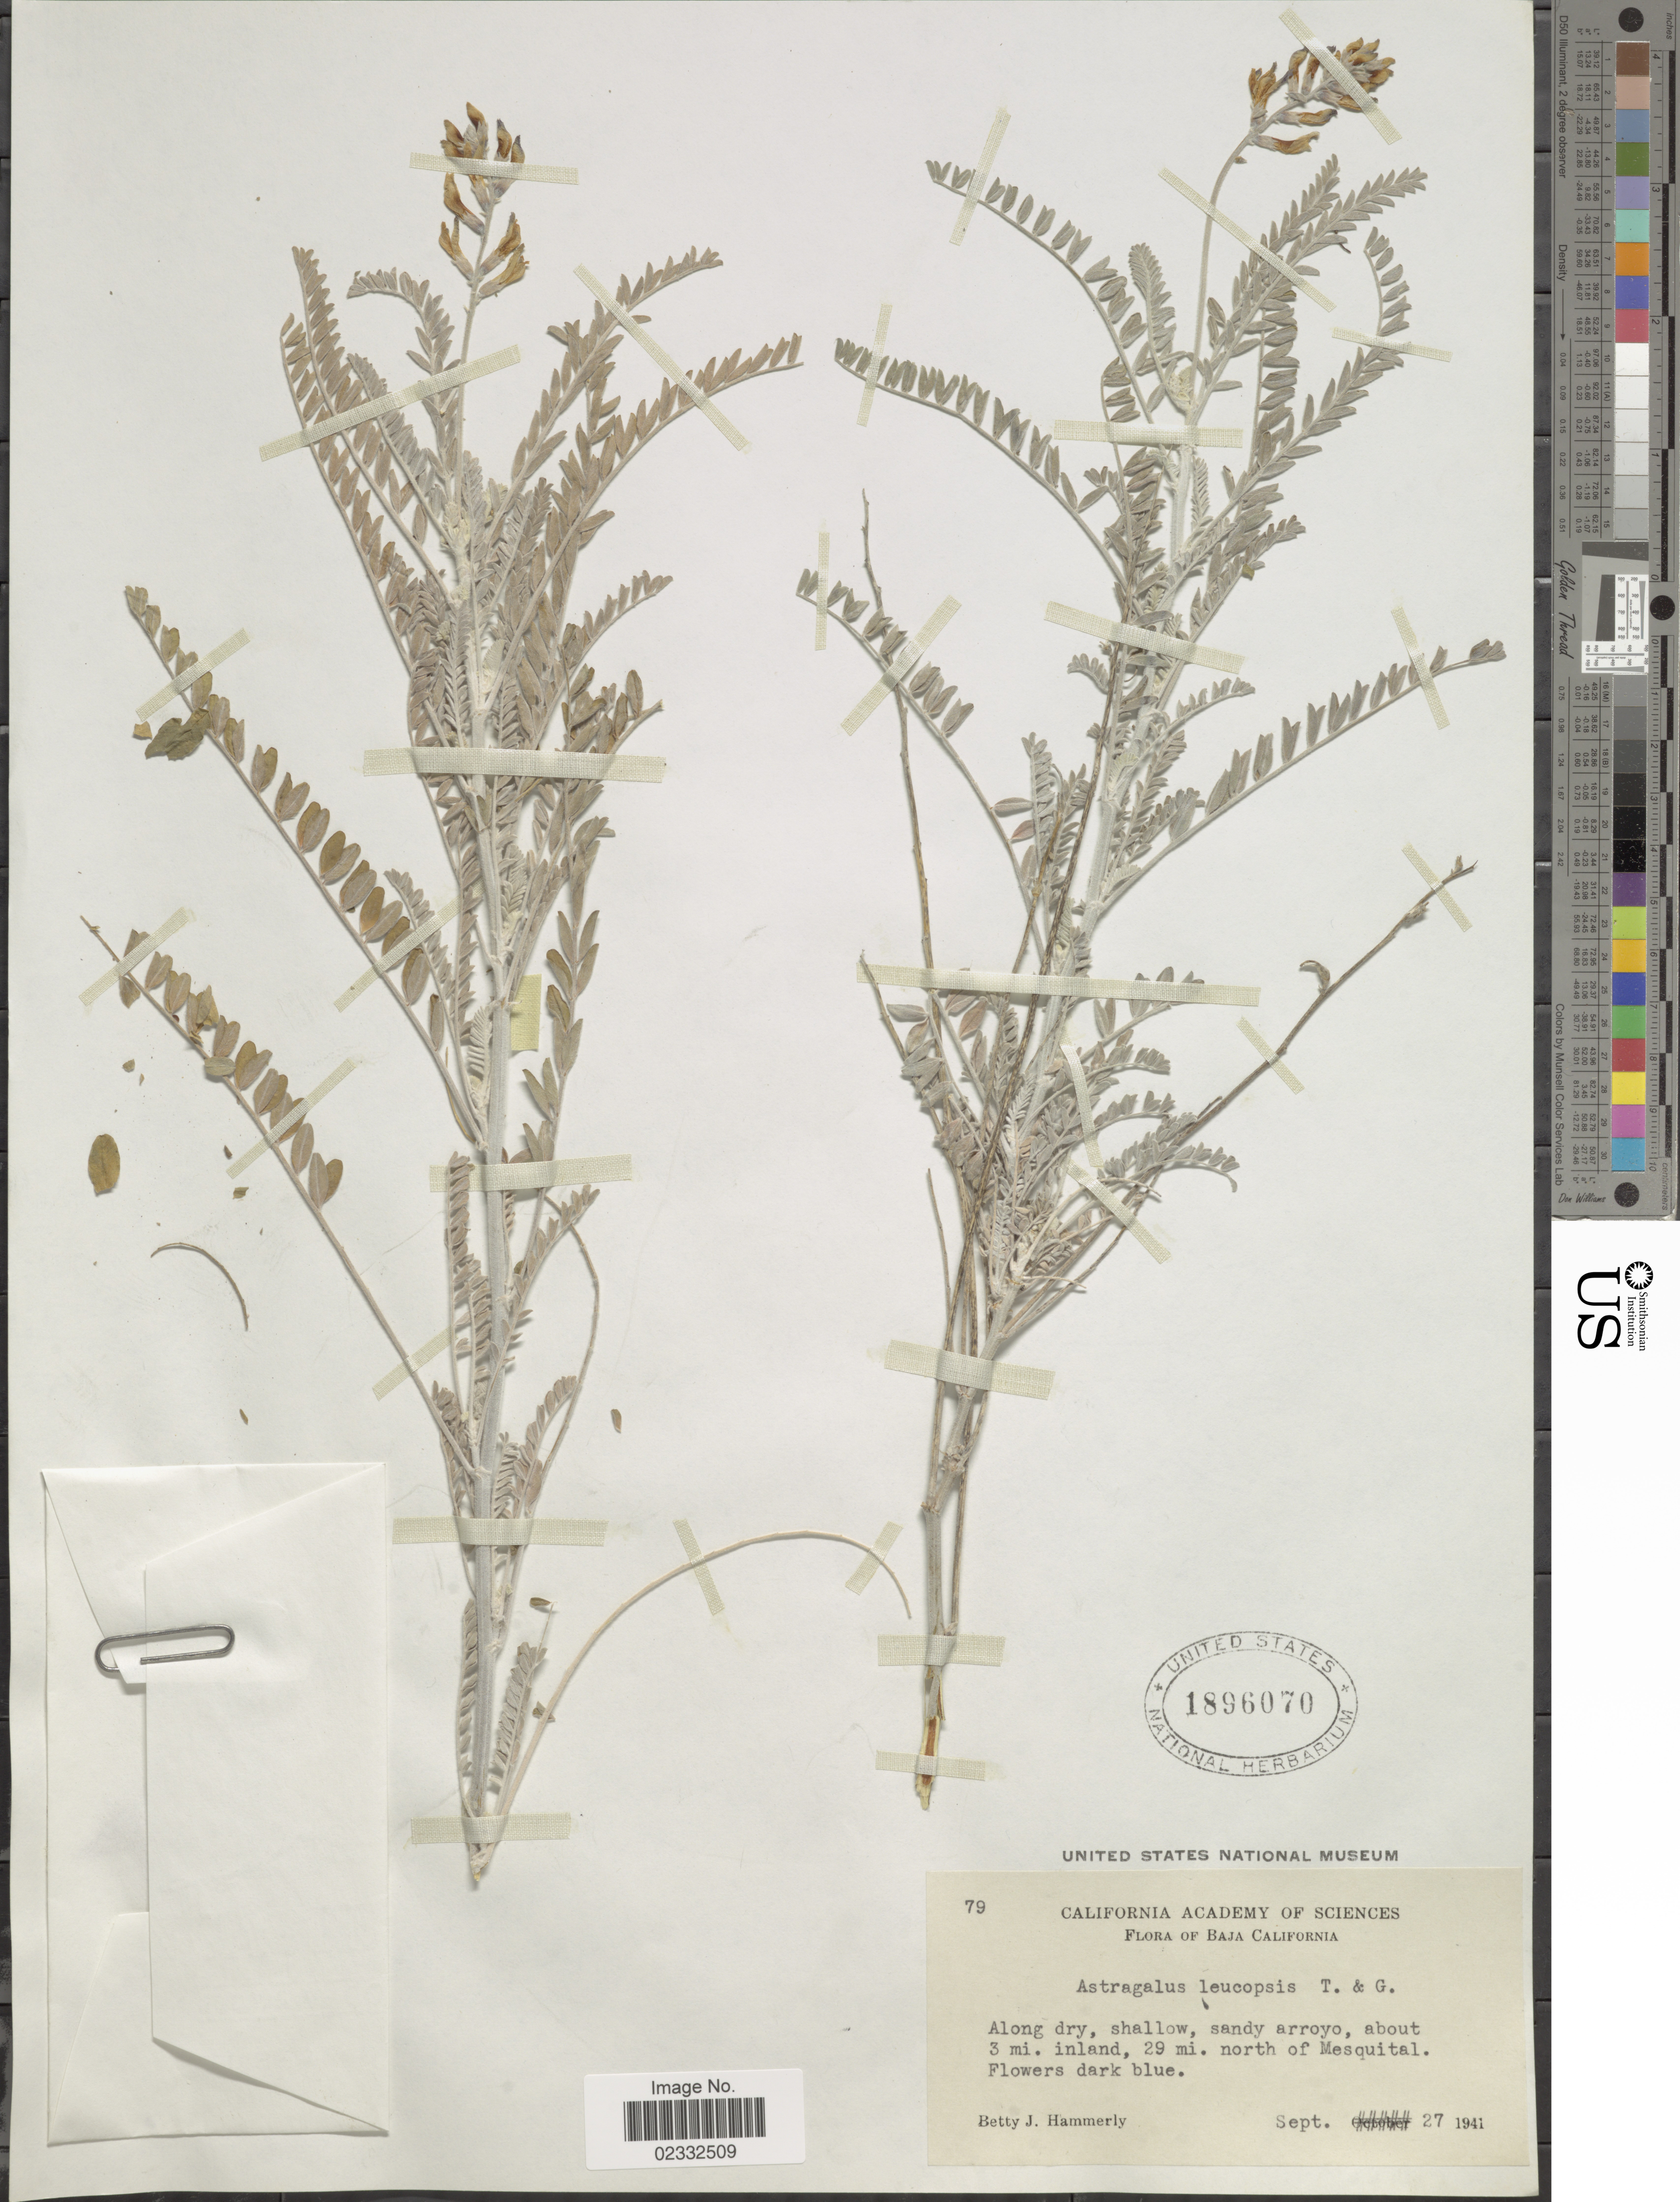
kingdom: Plantae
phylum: Tracheophyta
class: Magnoliopsida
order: Fabales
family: Fabaceae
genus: Astragalus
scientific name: Astragalus leucopsis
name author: (Torr.) Torr.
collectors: B. J. Hammerly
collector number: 79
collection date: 1941-09-27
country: Mexico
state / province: Baja California Sur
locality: About 3 mi. inland, 29 mi. north of Mesquital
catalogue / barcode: US 1896070